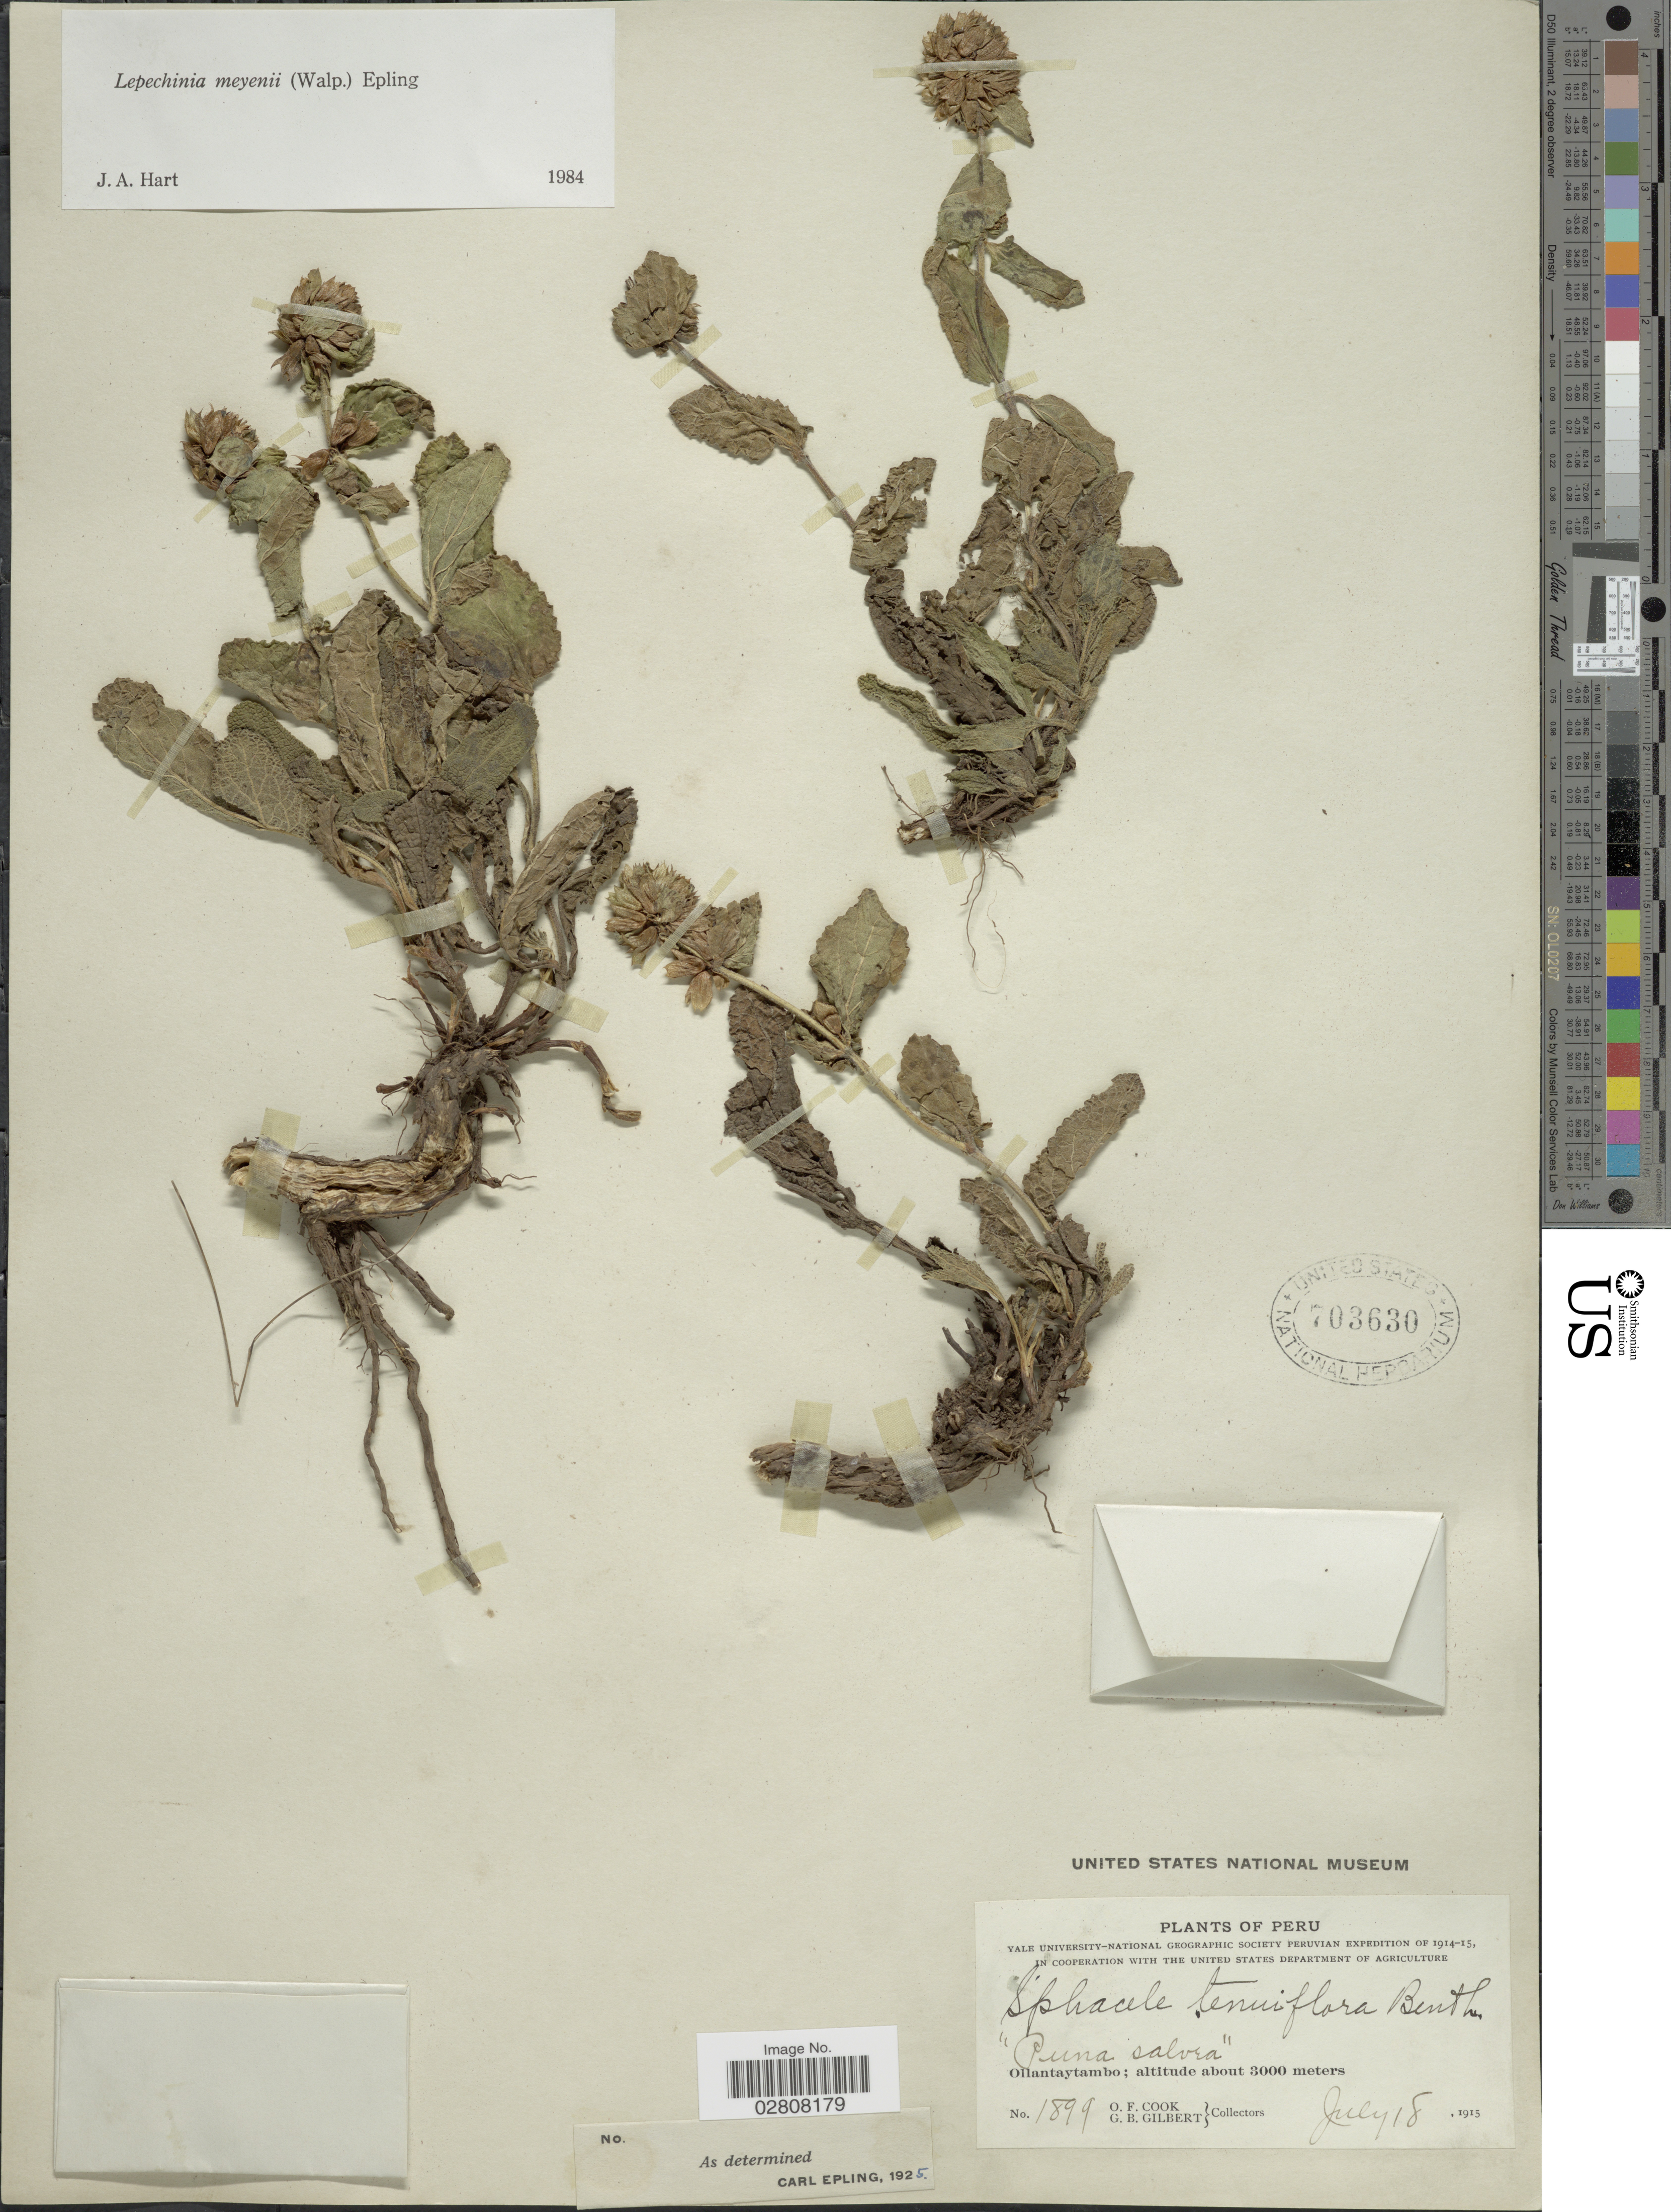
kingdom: Plantae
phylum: Tracheophyta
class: Magnoliopsida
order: Lamiales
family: Lamiaceae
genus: Lepechinia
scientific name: Lepechinia meyenii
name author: (Walp.) Epling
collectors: O. F. Cook & G. B. Gilbert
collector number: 1899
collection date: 1915-07-18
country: Peru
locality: Ollantaytambo.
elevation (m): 3000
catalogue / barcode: US 703630